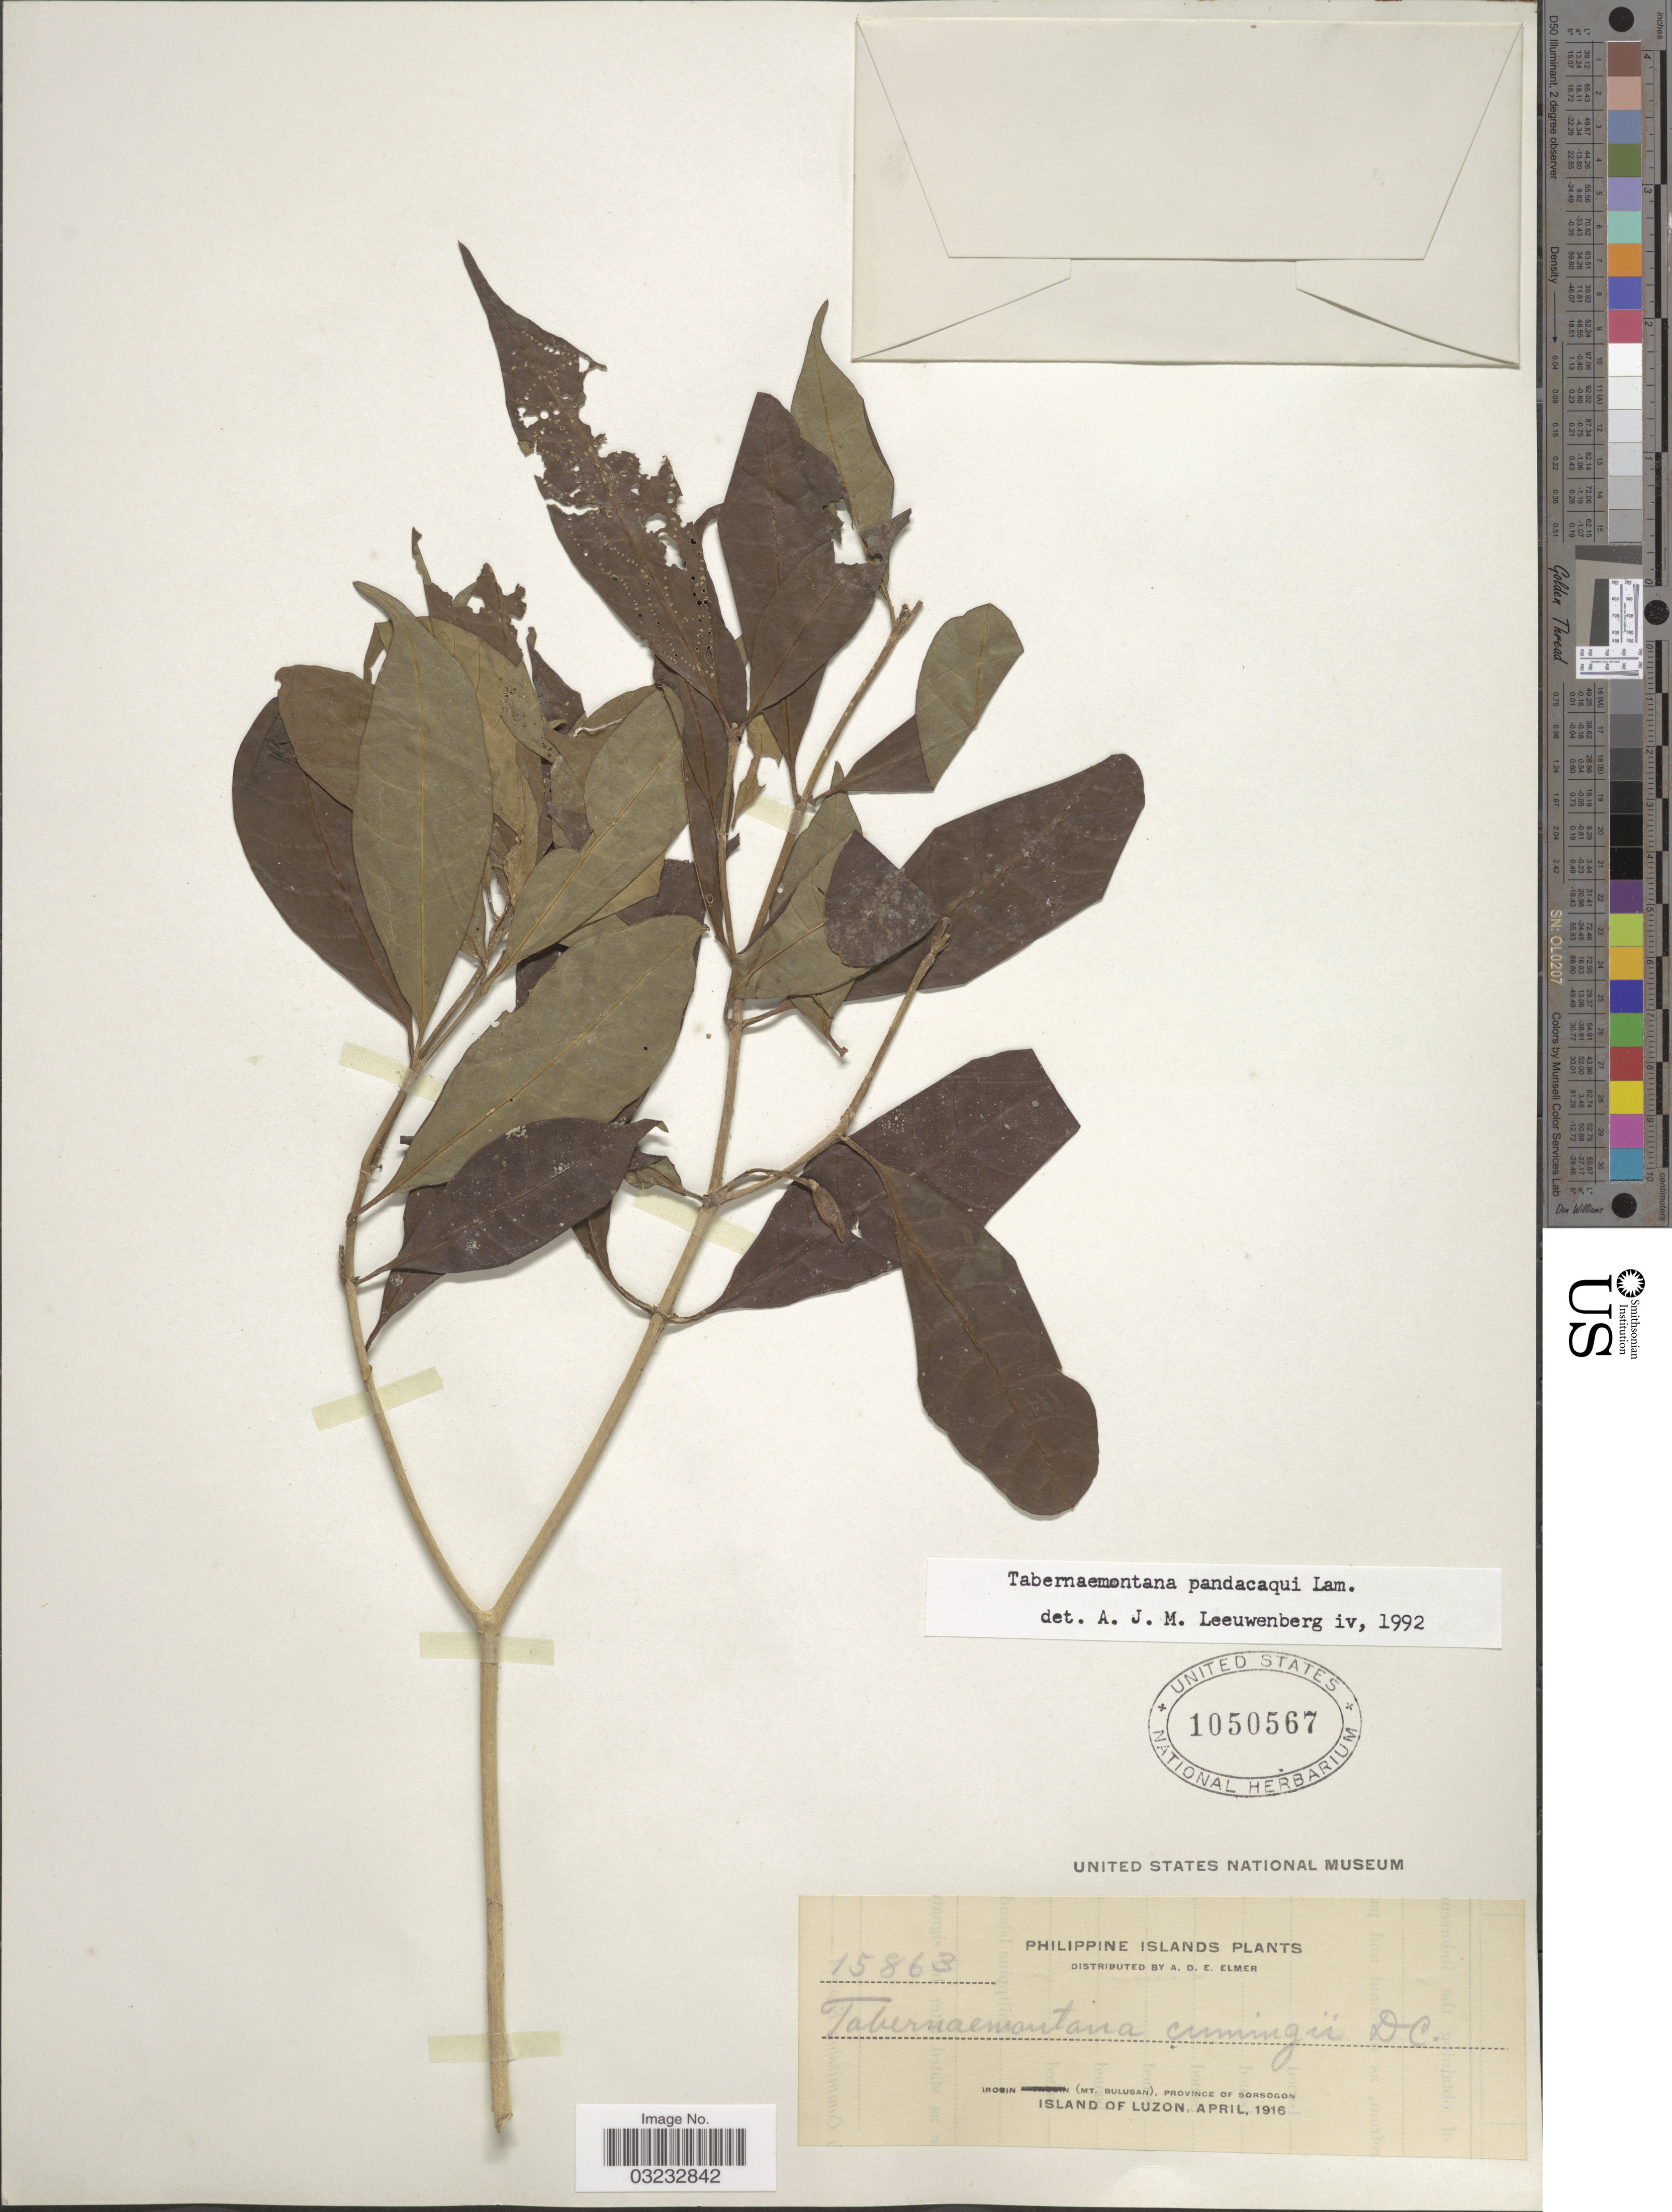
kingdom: Plantae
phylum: Tracheophyta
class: Magnoliopsida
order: Gentianales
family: Apocynaceae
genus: Tabernaemontana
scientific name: Tabernaemontana pandacaqui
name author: Poir.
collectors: A. D. E. Elmer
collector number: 15863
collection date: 1916-04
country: Philippines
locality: Irosin (Mt. Bulusan), Province of Sorsogon, Island of Luzon.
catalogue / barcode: US 1050567